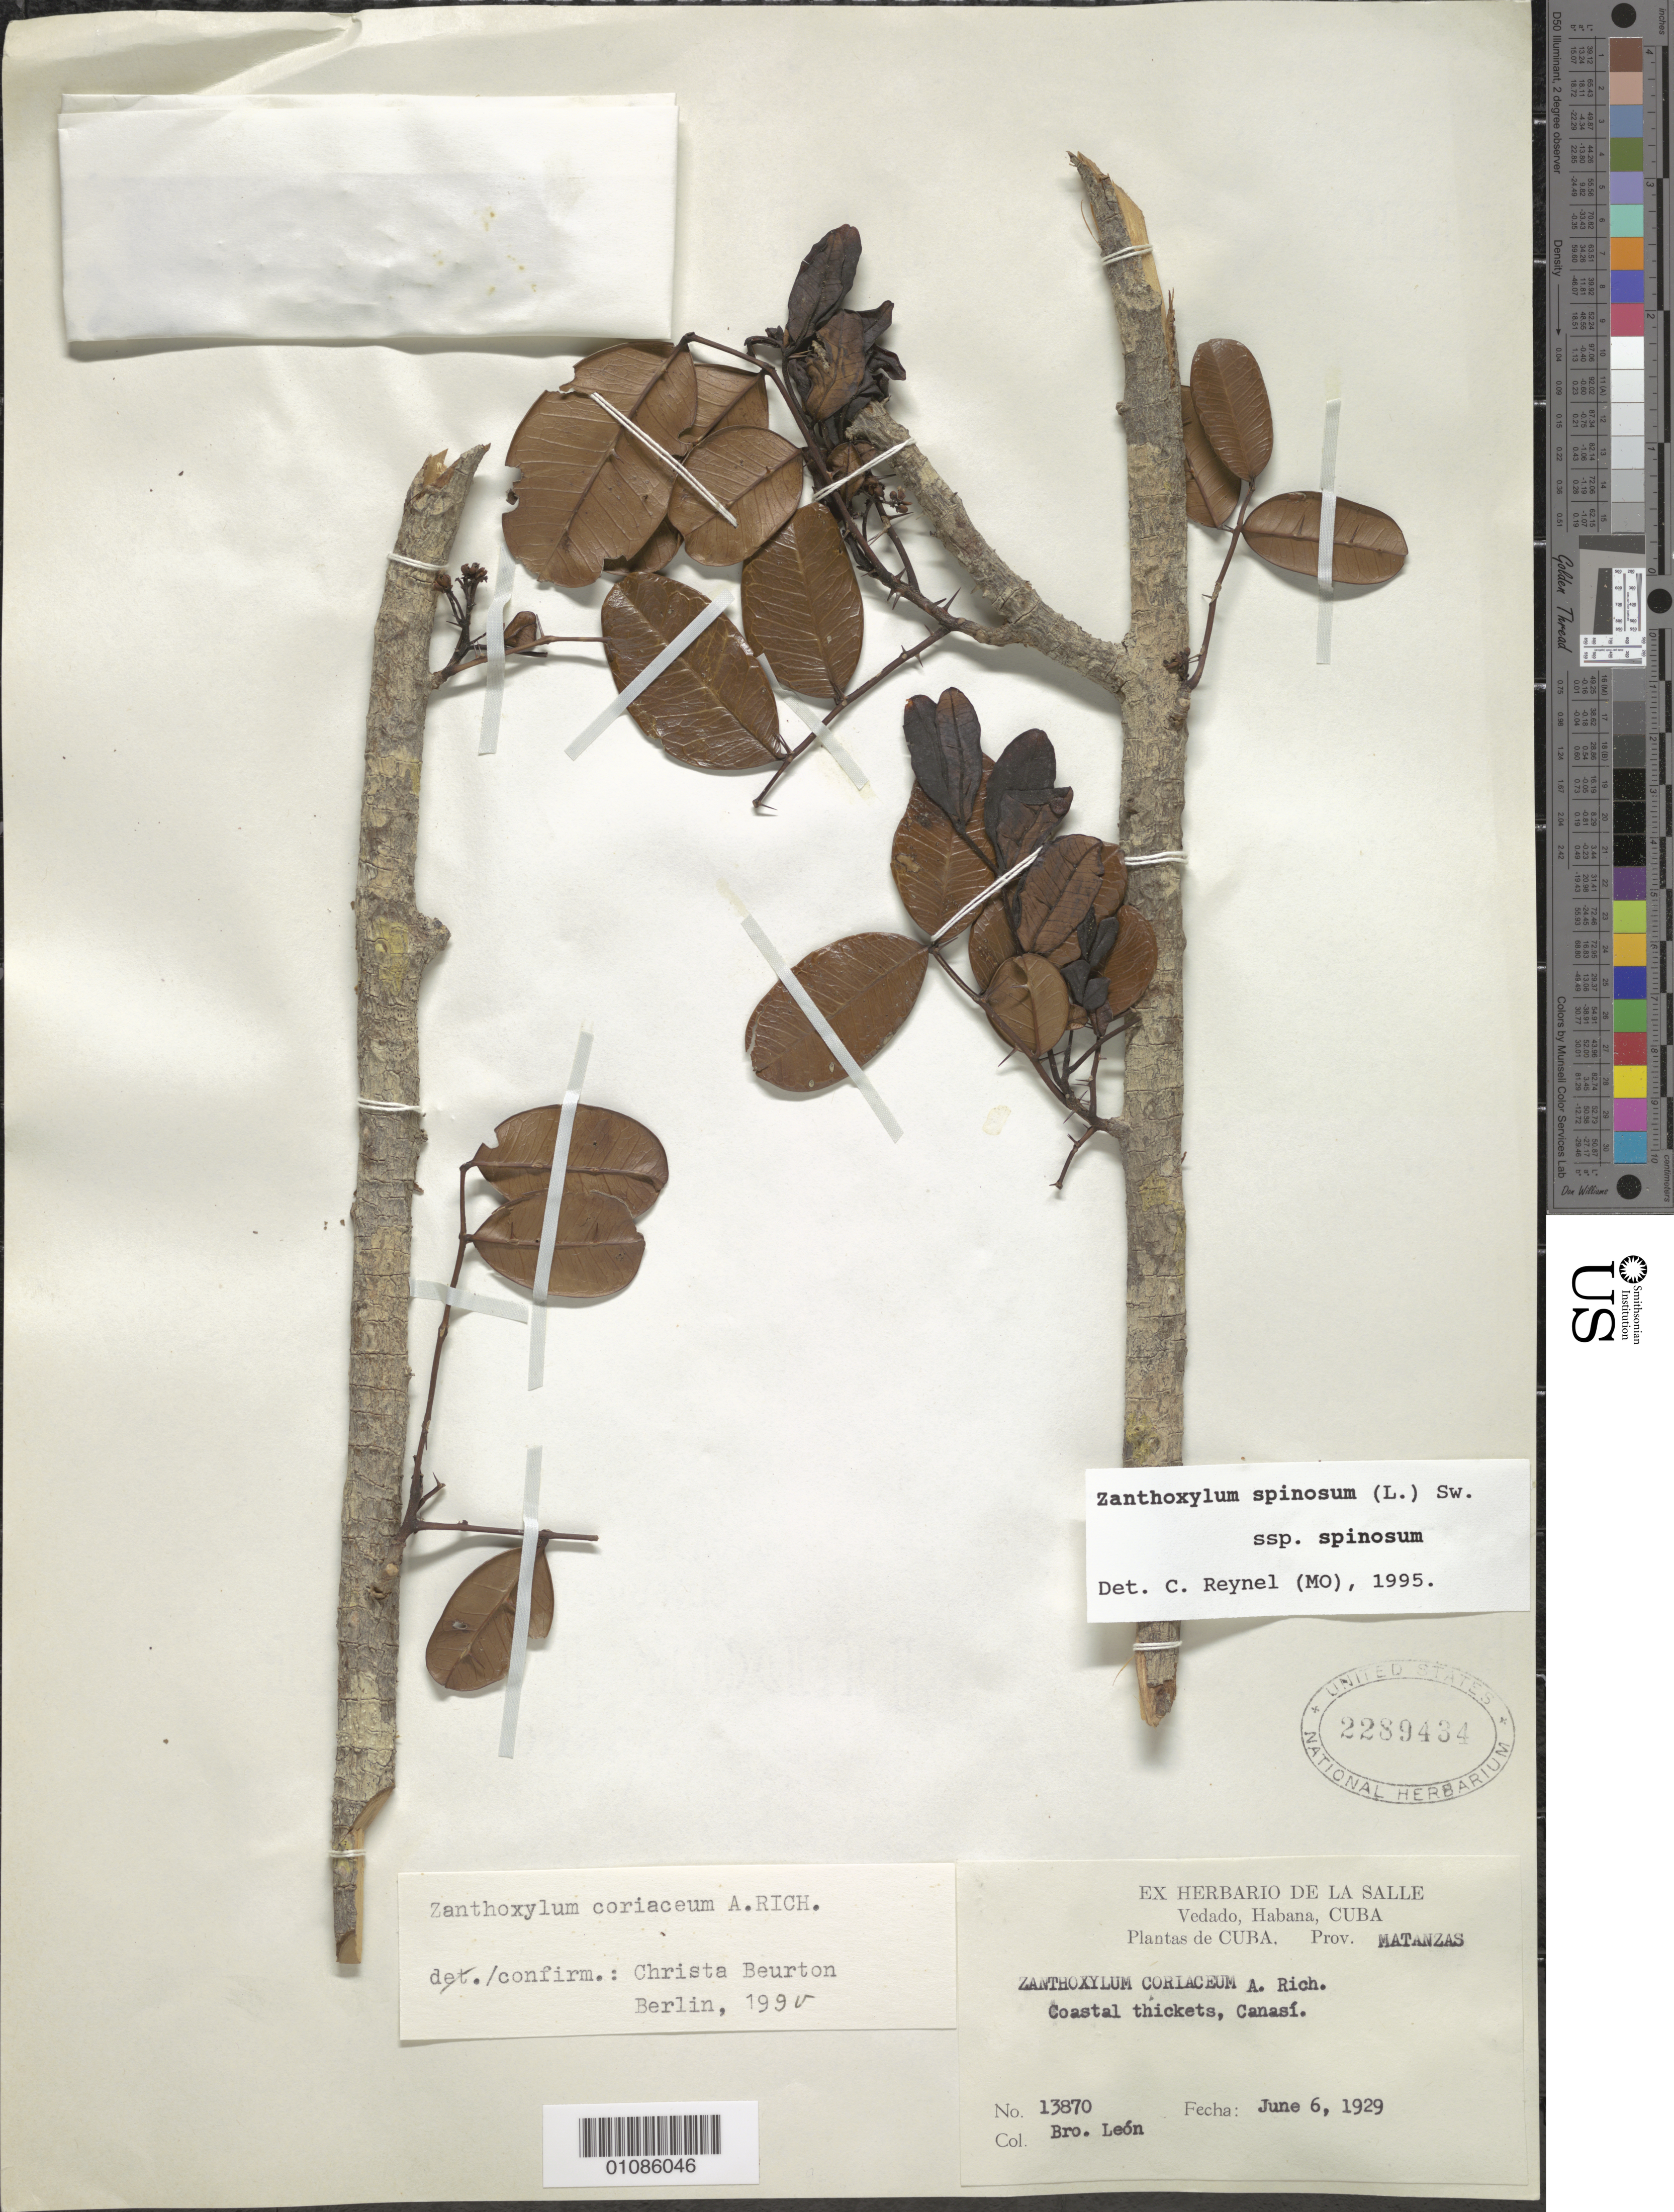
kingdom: Plantae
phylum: Tracheophyta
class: Magnoliopsida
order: Sapindales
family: Rutaceae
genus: Zanthoxylum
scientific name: Zanthoxylum spinosum subsp. hartii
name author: (Krug & Urb.) Reynel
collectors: Bro. León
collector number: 13870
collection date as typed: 06 Jun 1929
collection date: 1929-06-06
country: Cuba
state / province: Matanzas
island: Cuba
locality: Coastl thickets: Canasi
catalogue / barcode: US 2289434